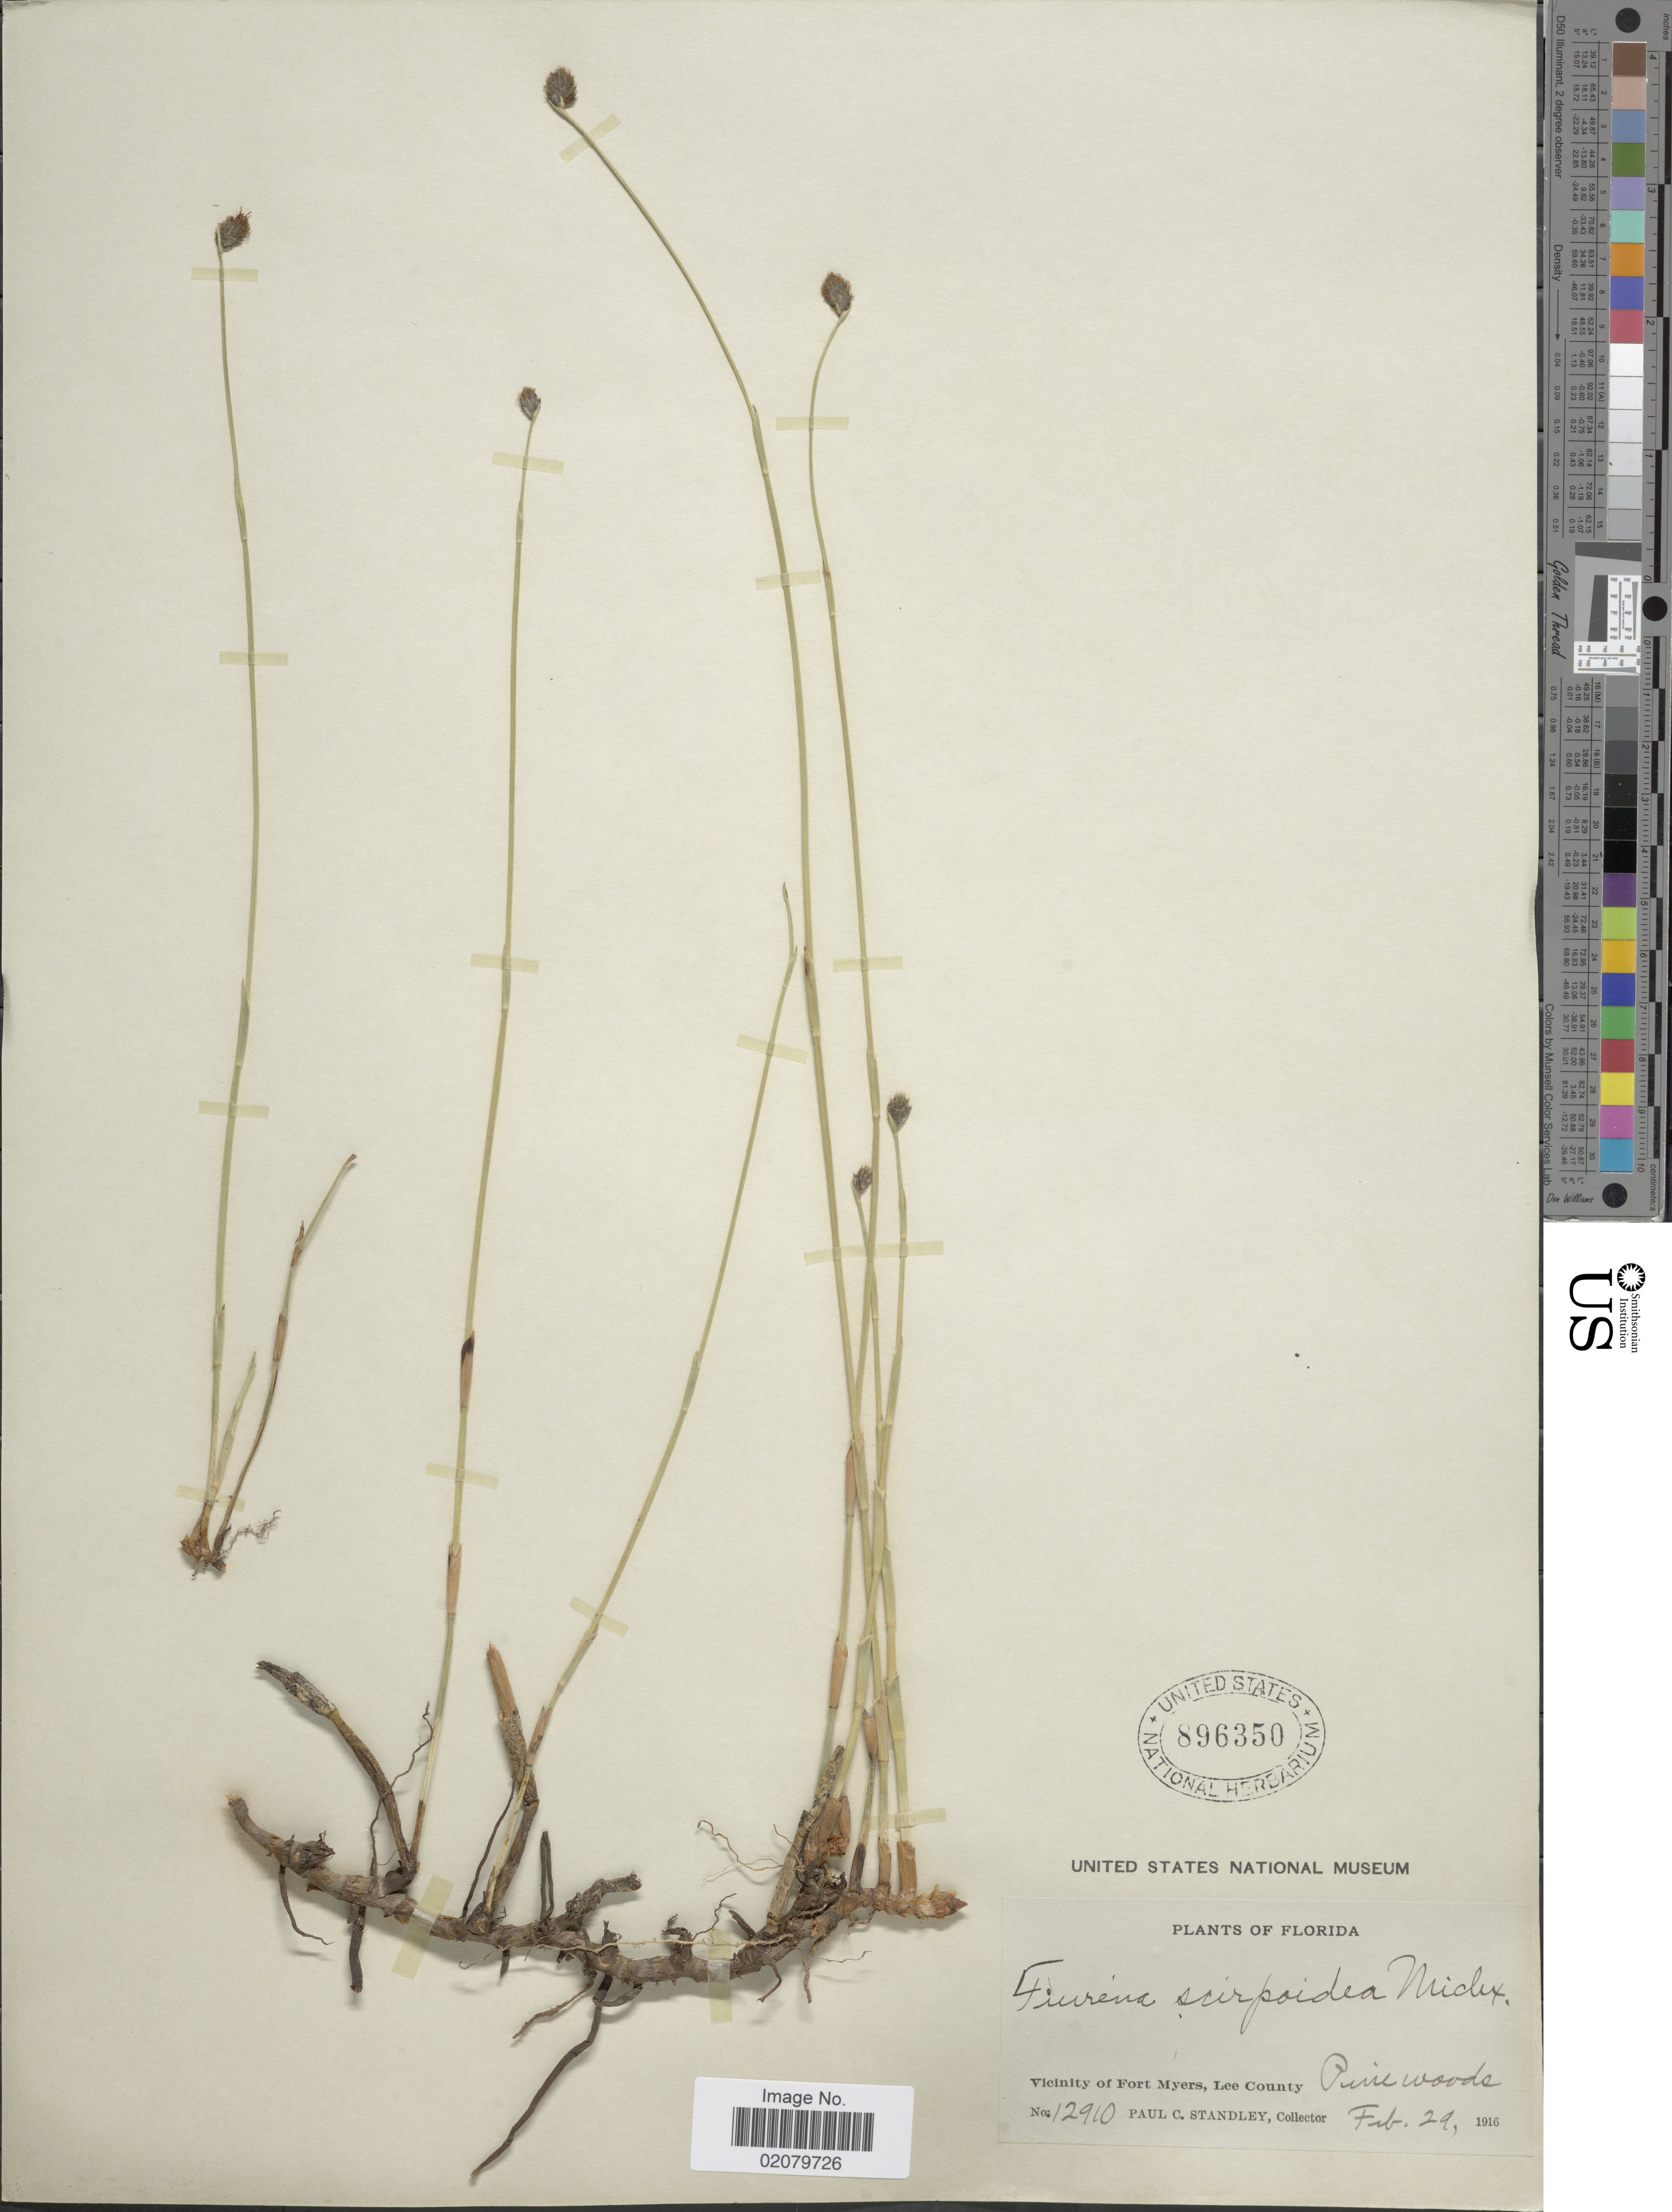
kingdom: Plantae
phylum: Tracheophyta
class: Liliopsida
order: Poales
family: Cyperaceae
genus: Fuirena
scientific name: Fuirena scirpoidea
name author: Michx.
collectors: P. C. Standley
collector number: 12910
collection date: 1916-02-29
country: United States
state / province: Florida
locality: Vicinity of Fort Myers, Lee County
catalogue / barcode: US 896350